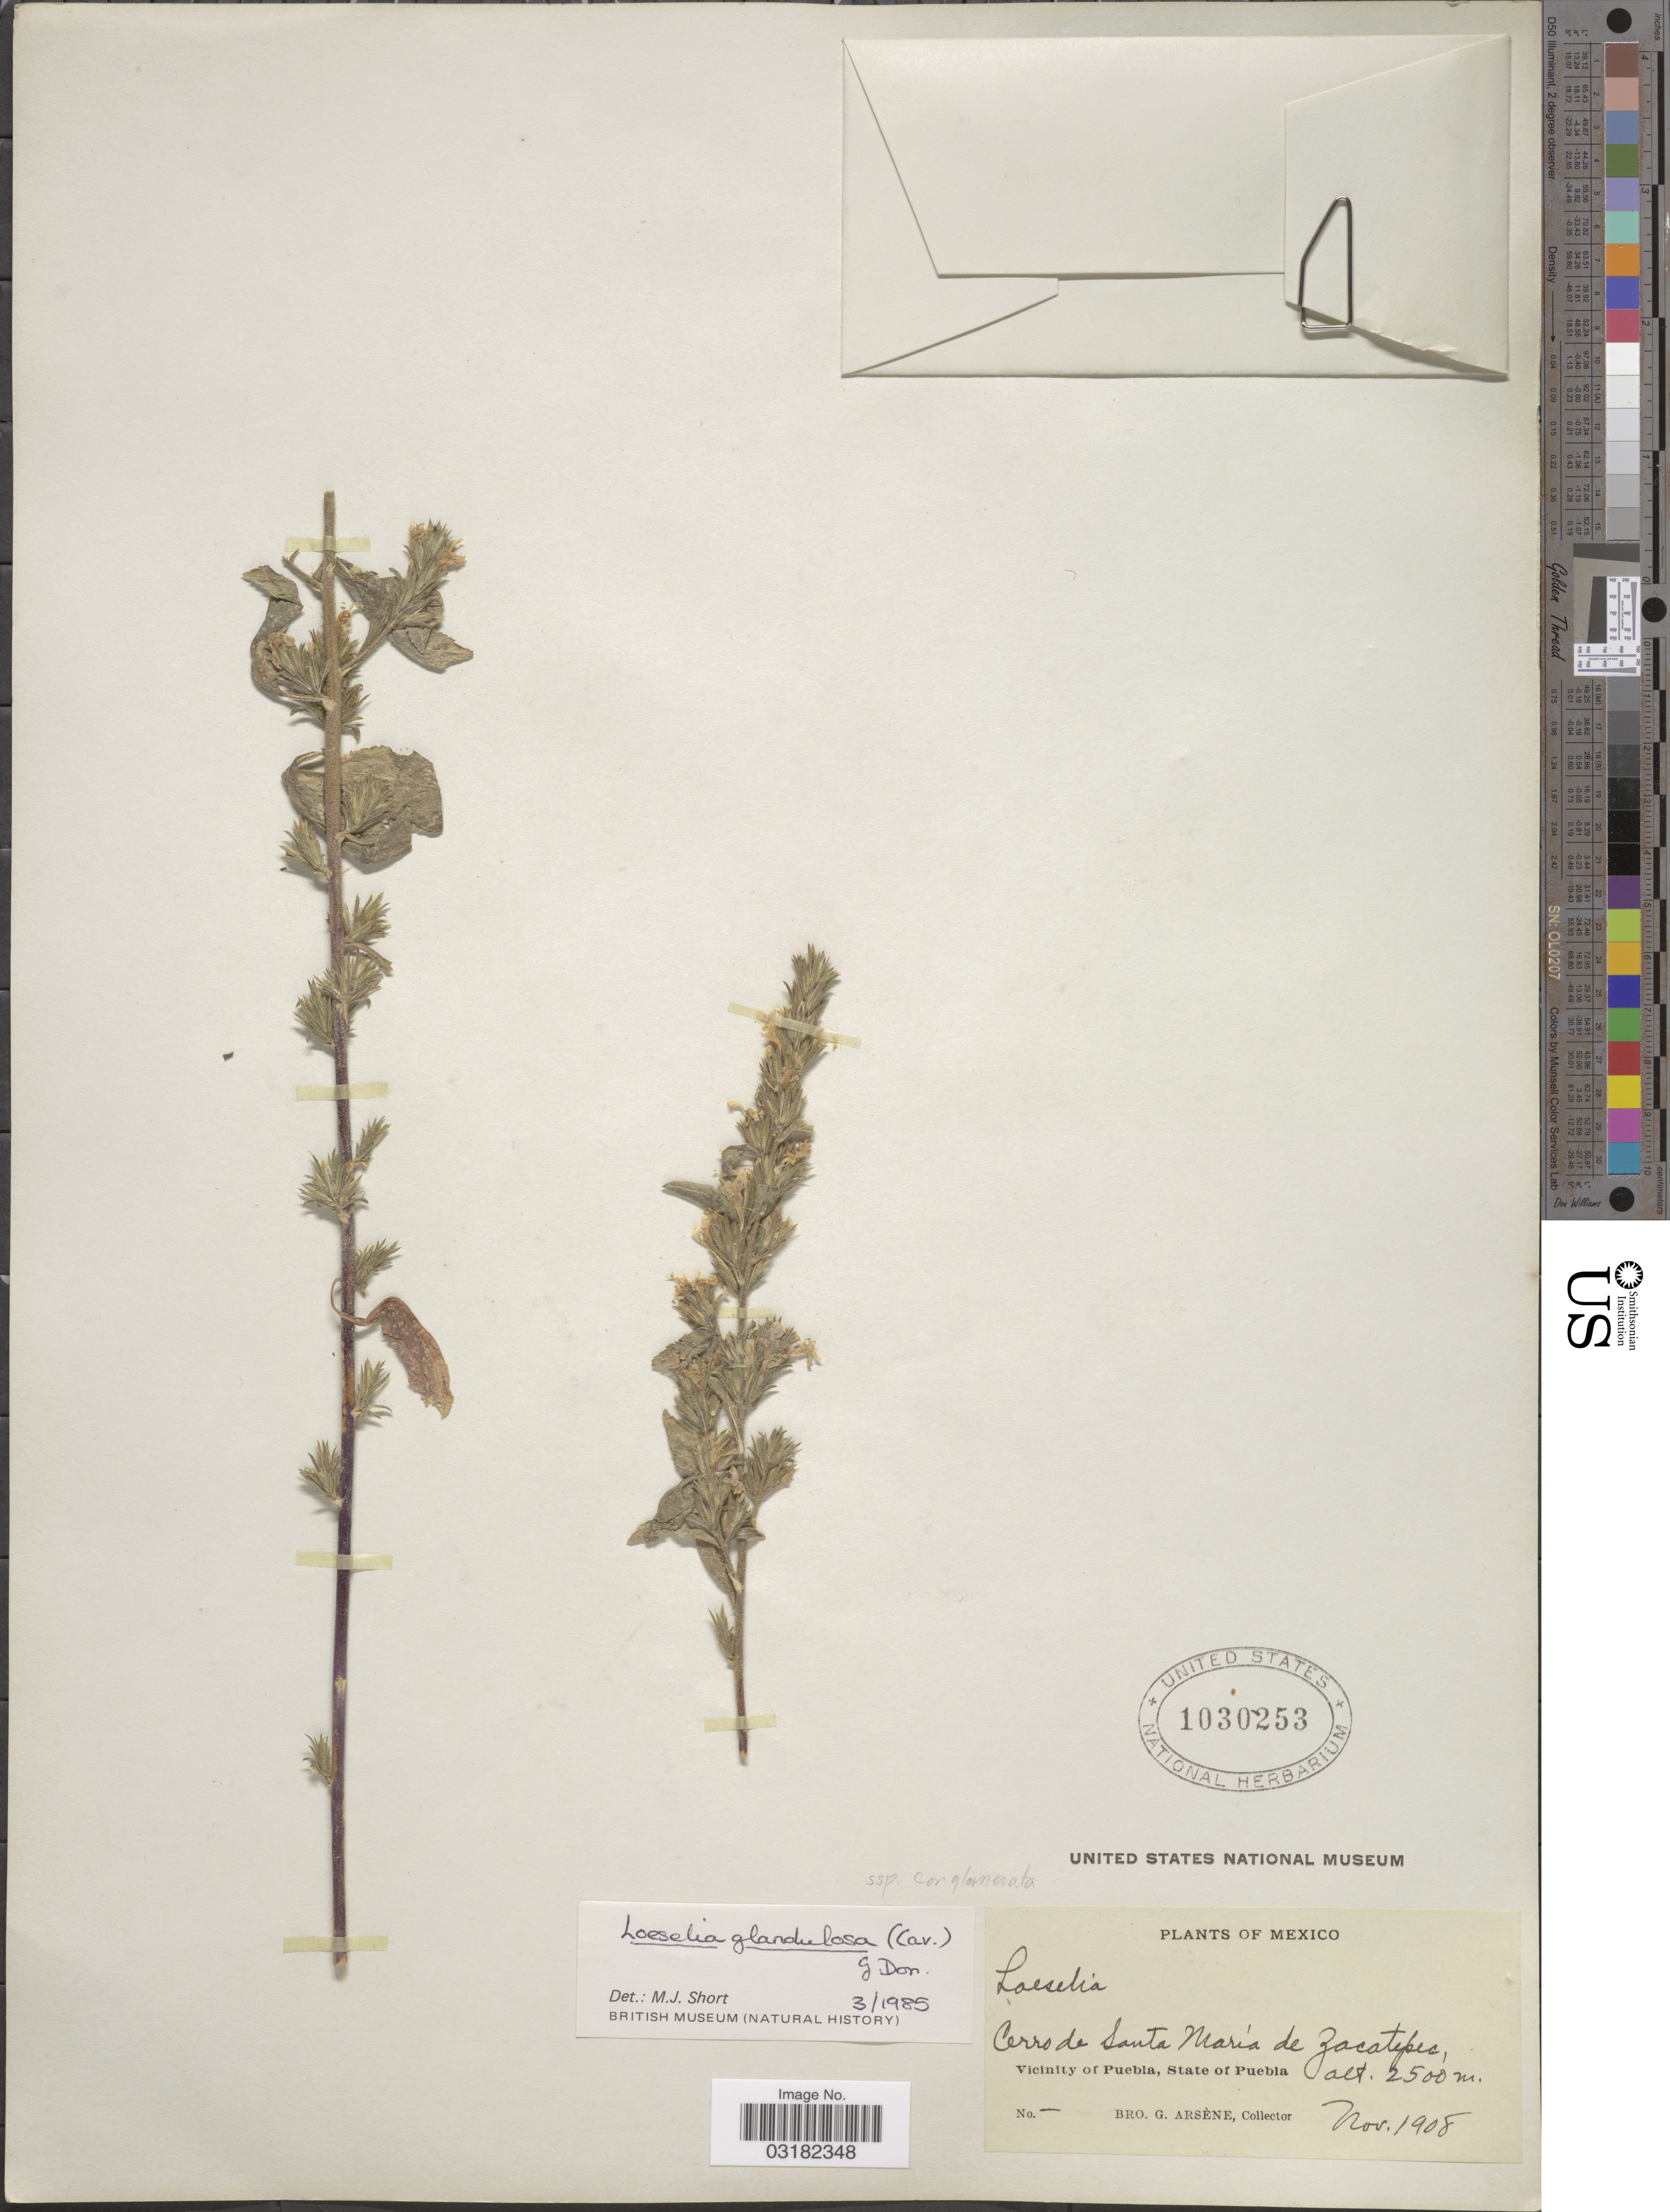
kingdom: Plantae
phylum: Tracheophyta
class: Magnoliopsida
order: Ericales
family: Polemoniaceae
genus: Loeselia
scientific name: Loeselia glandulosa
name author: (Cav.) G. Don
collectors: Bro. G. Arsène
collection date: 1908-11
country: Mexico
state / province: Puebla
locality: Cerro de Santa María de Zacatepec. Vicinity of Puebla.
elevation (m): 2500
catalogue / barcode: US 1030253